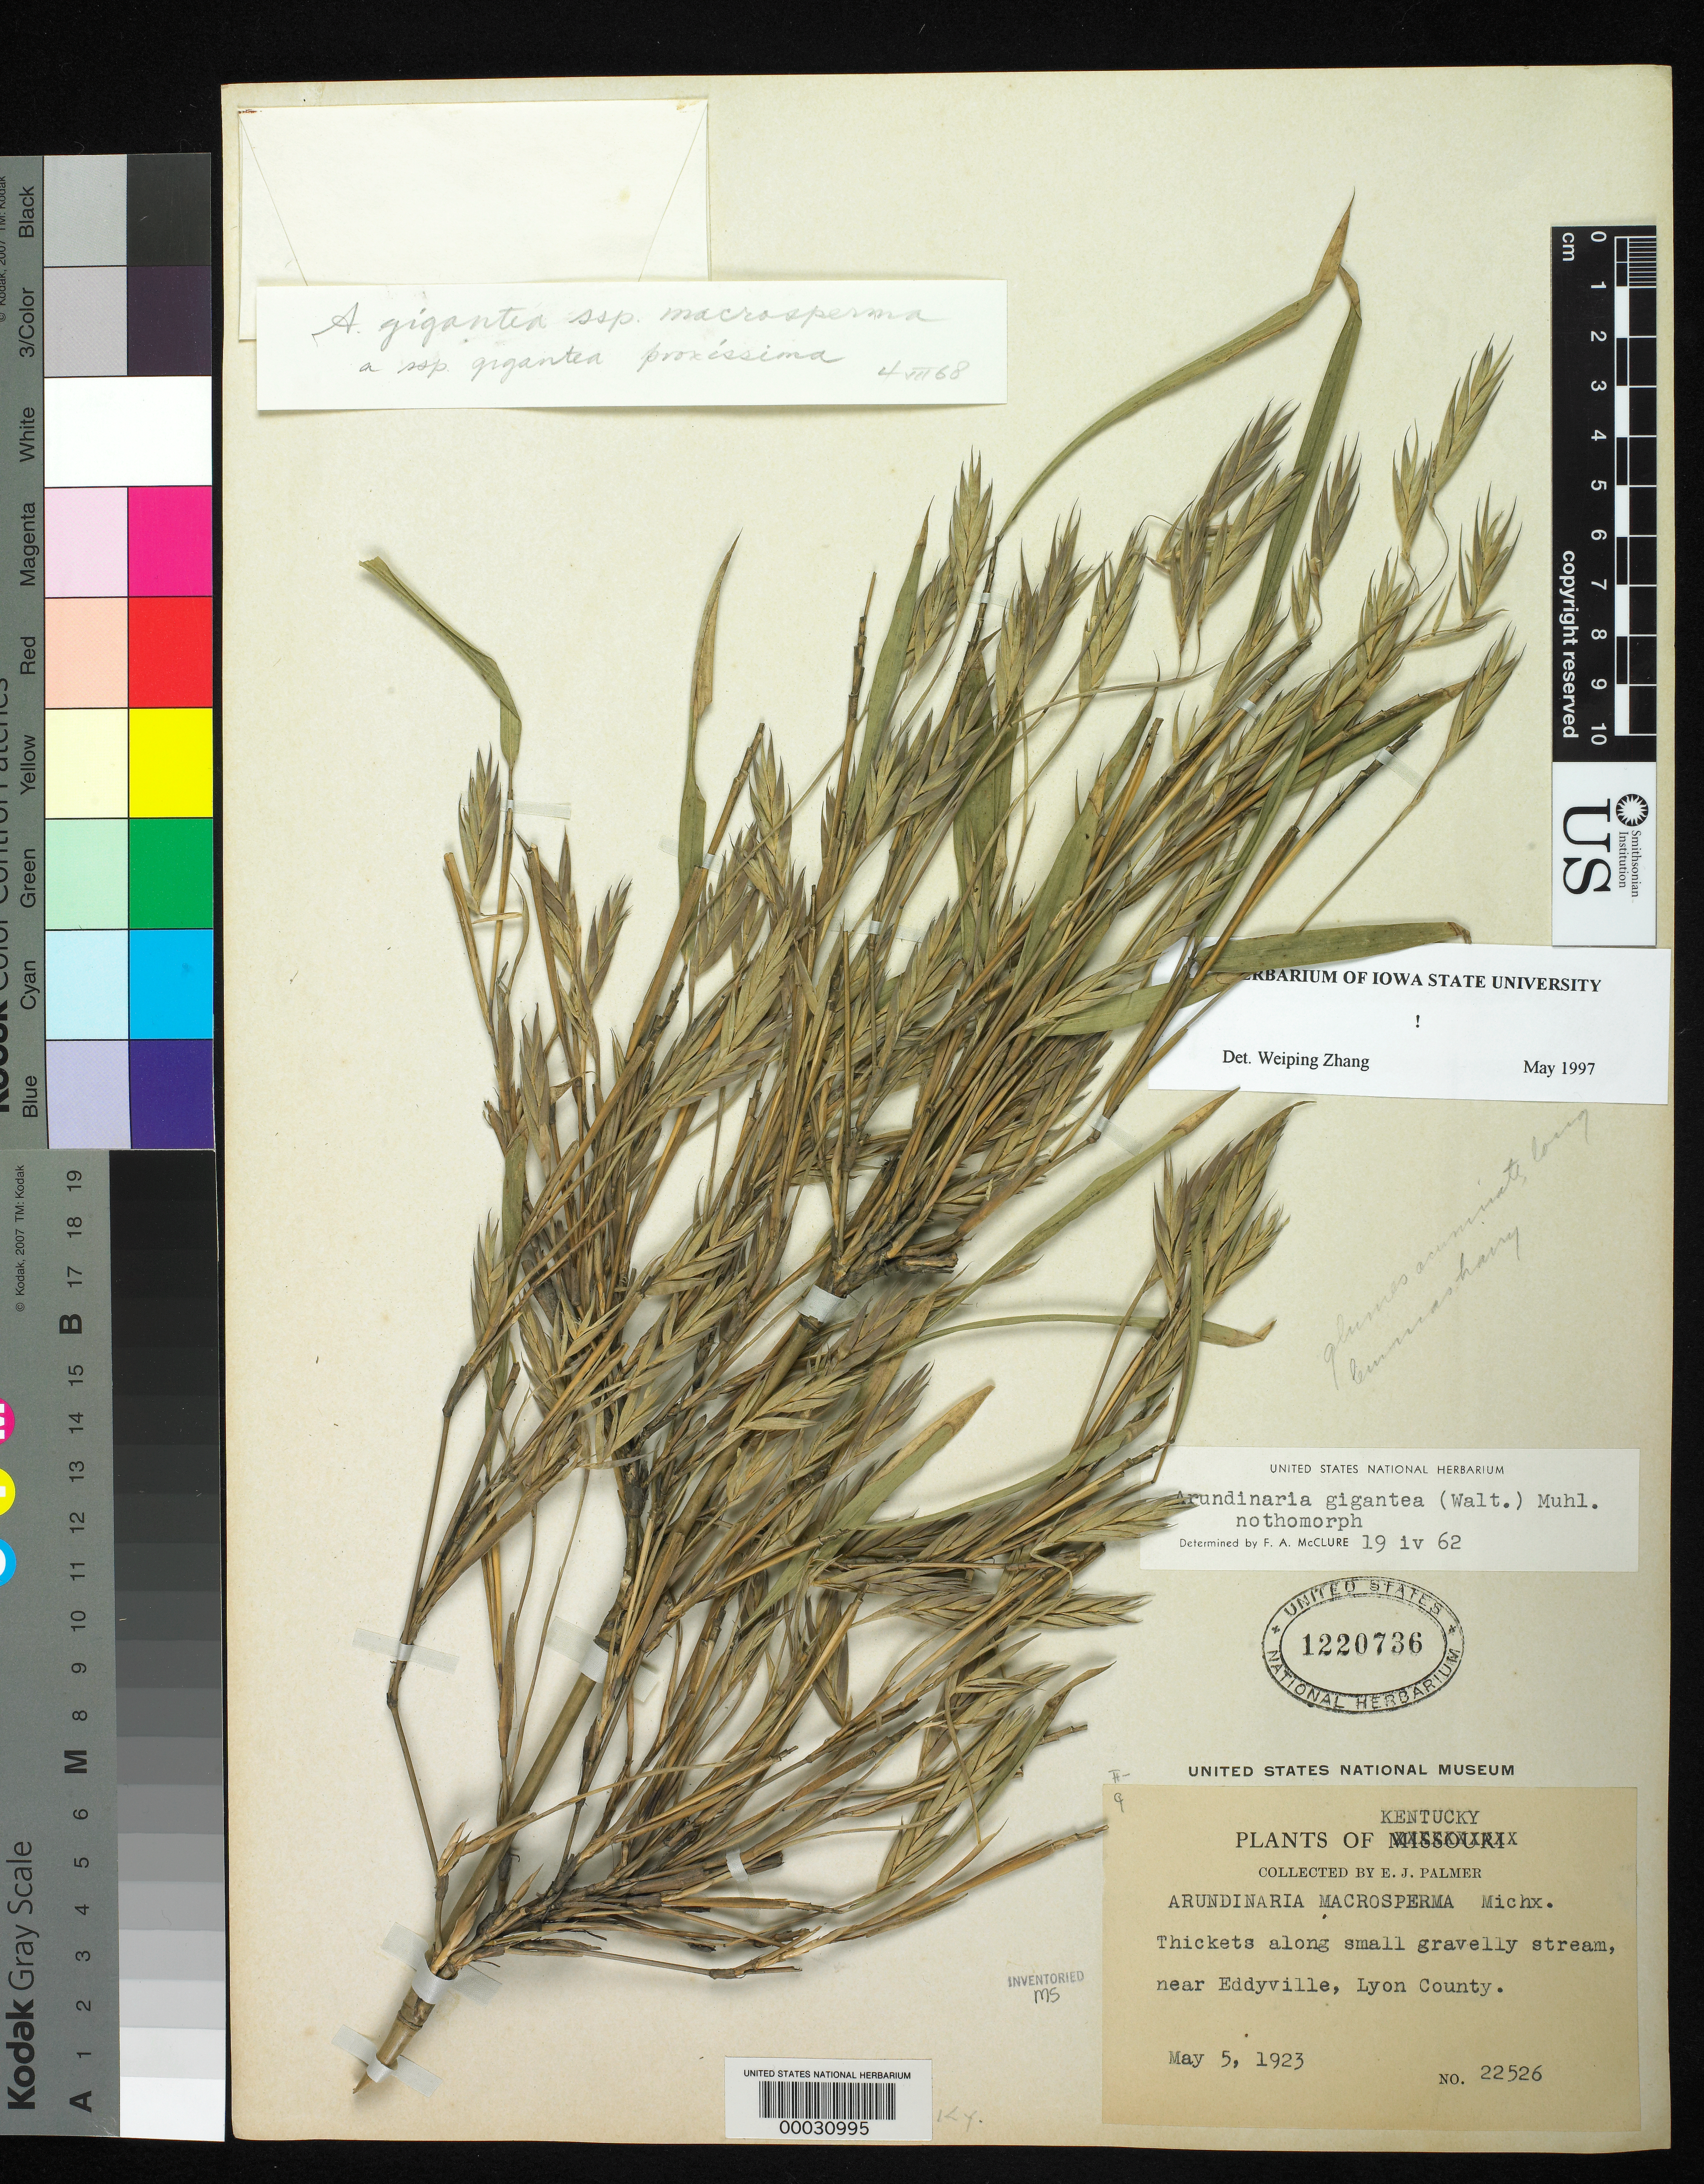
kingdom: Plantae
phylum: Tracheophyta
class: Liliopsida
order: Poales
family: Poaceae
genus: Arundinaria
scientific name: Arundinaria gigantea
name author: (Walter) Muhl.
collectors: E. J. Palmer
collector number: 22526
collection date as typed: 05 May 1923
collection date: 1923-05-05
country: United States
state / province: Kentucky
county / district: Lyon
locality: Eddyville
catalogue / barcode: US 1220736